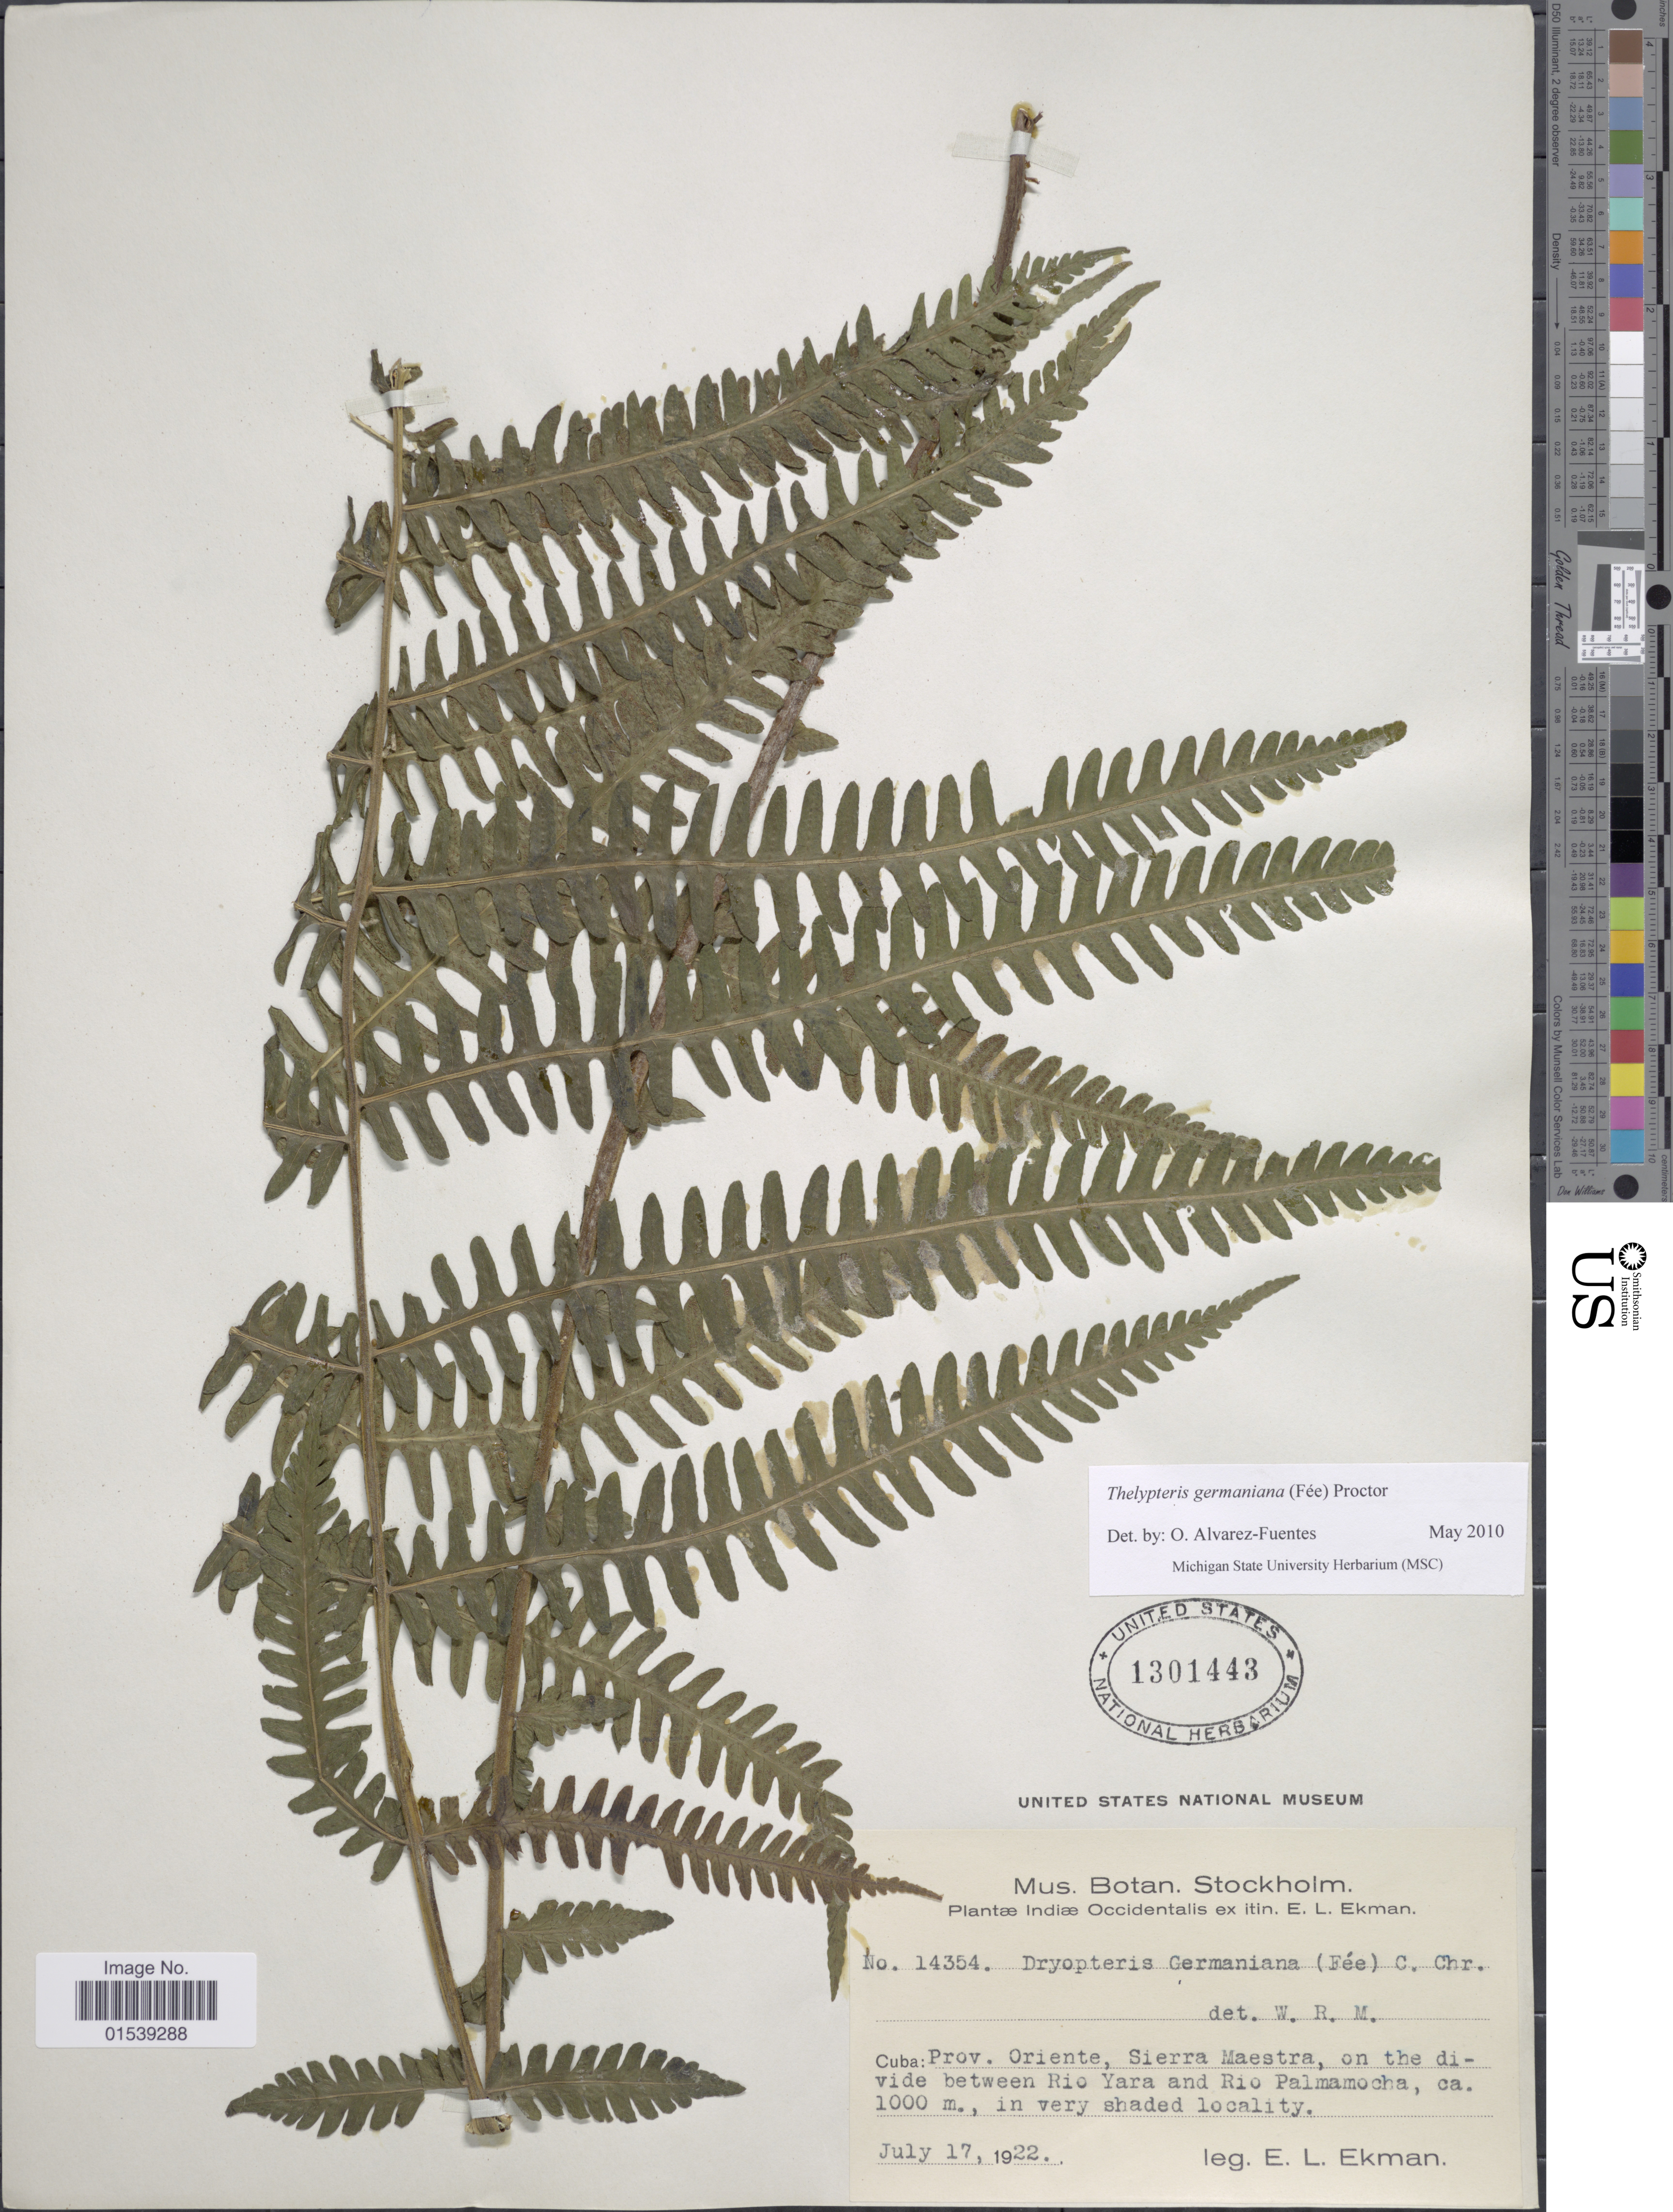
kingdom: Plantae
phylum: Tracheophyta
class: Polypodiopsida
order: Polypodiales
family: Thelypteridaceae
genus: Amauropelta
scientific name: Amauropelta germaniana (Fée) comb. nov., ined. 2015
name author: (Fée)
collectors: E. L. Ekman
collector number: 14354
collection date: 1922-07-17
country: Cuba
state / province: Oriente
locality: Indiae Occidentalis, Cuba: Prov. Oriente, Sierra Maestra, on the divide between Rio Yara and Rio Palmamocha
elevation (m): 1000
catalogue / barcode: US 1301443